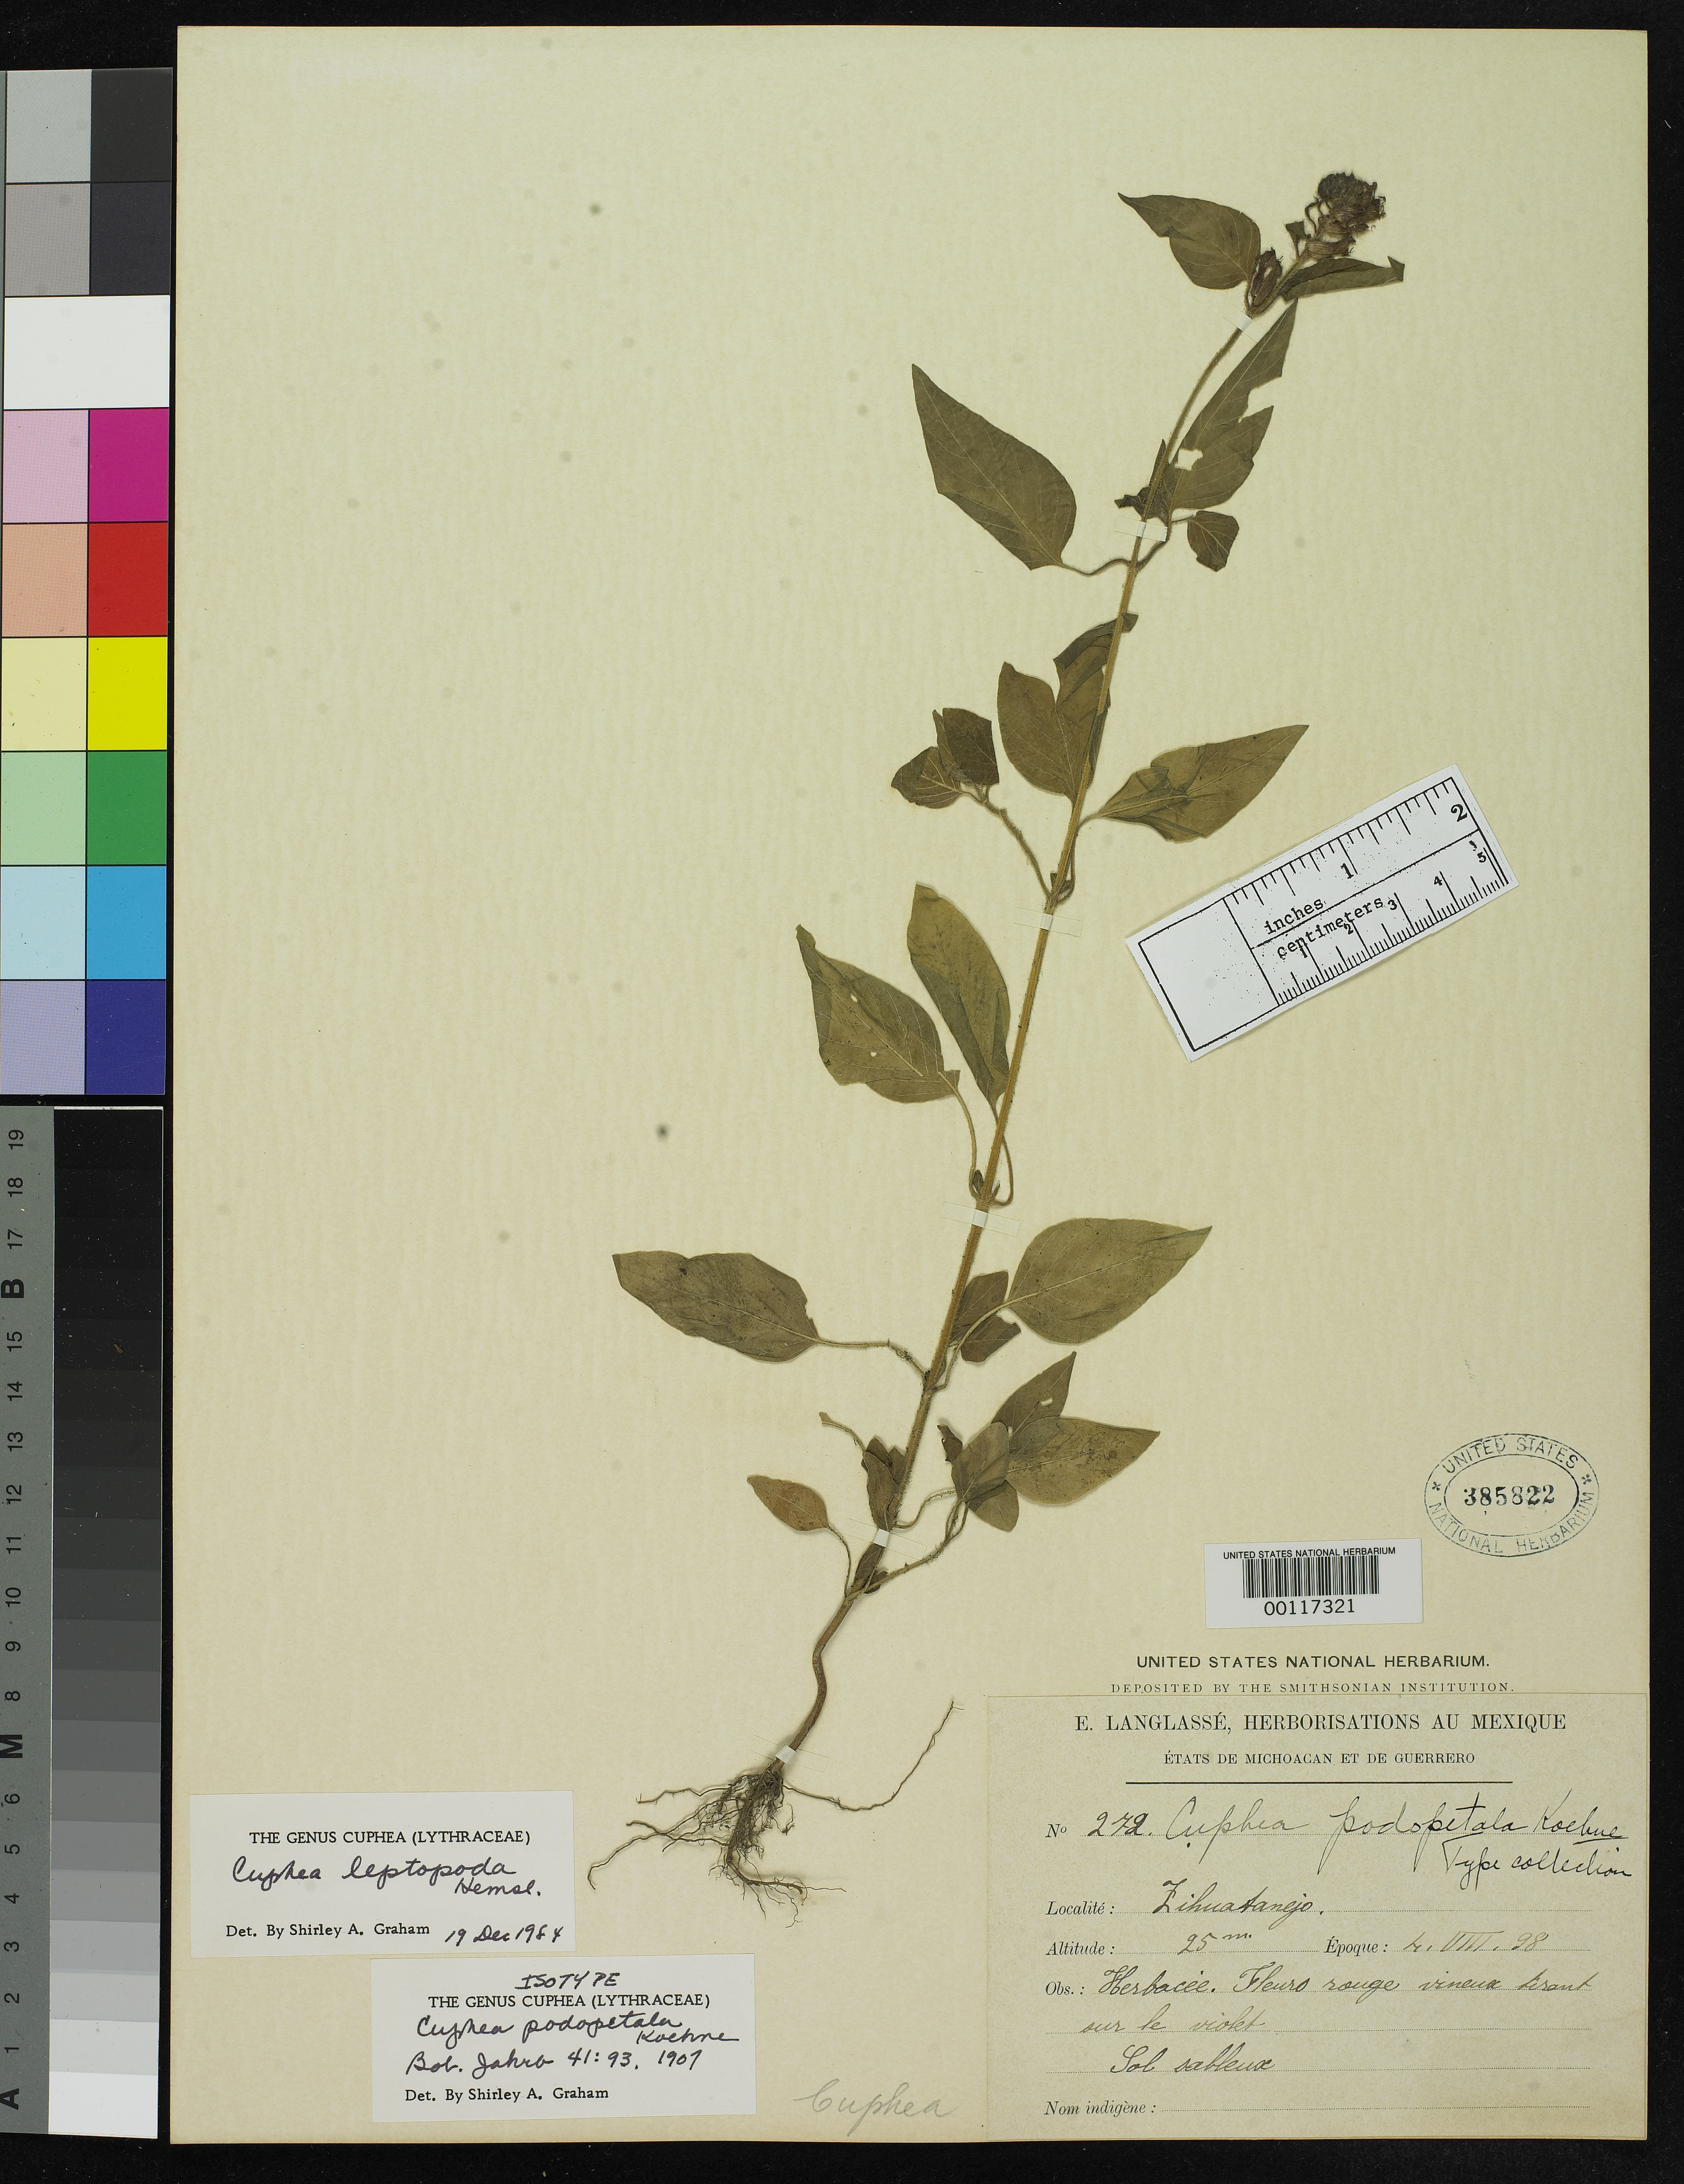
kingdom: Plantae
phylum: Tracheophyta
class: Magnoliopsida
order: Myrtales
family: Lythraceae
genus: Cuphea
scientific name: Cuphea podopetala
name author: Koehne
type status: Isotype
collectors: E. Langlassé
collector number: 272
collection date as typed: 04 Aug 1898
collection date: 1898-08-04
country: Mexico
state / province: Guerrero / Michoacán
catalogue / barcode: US 385822